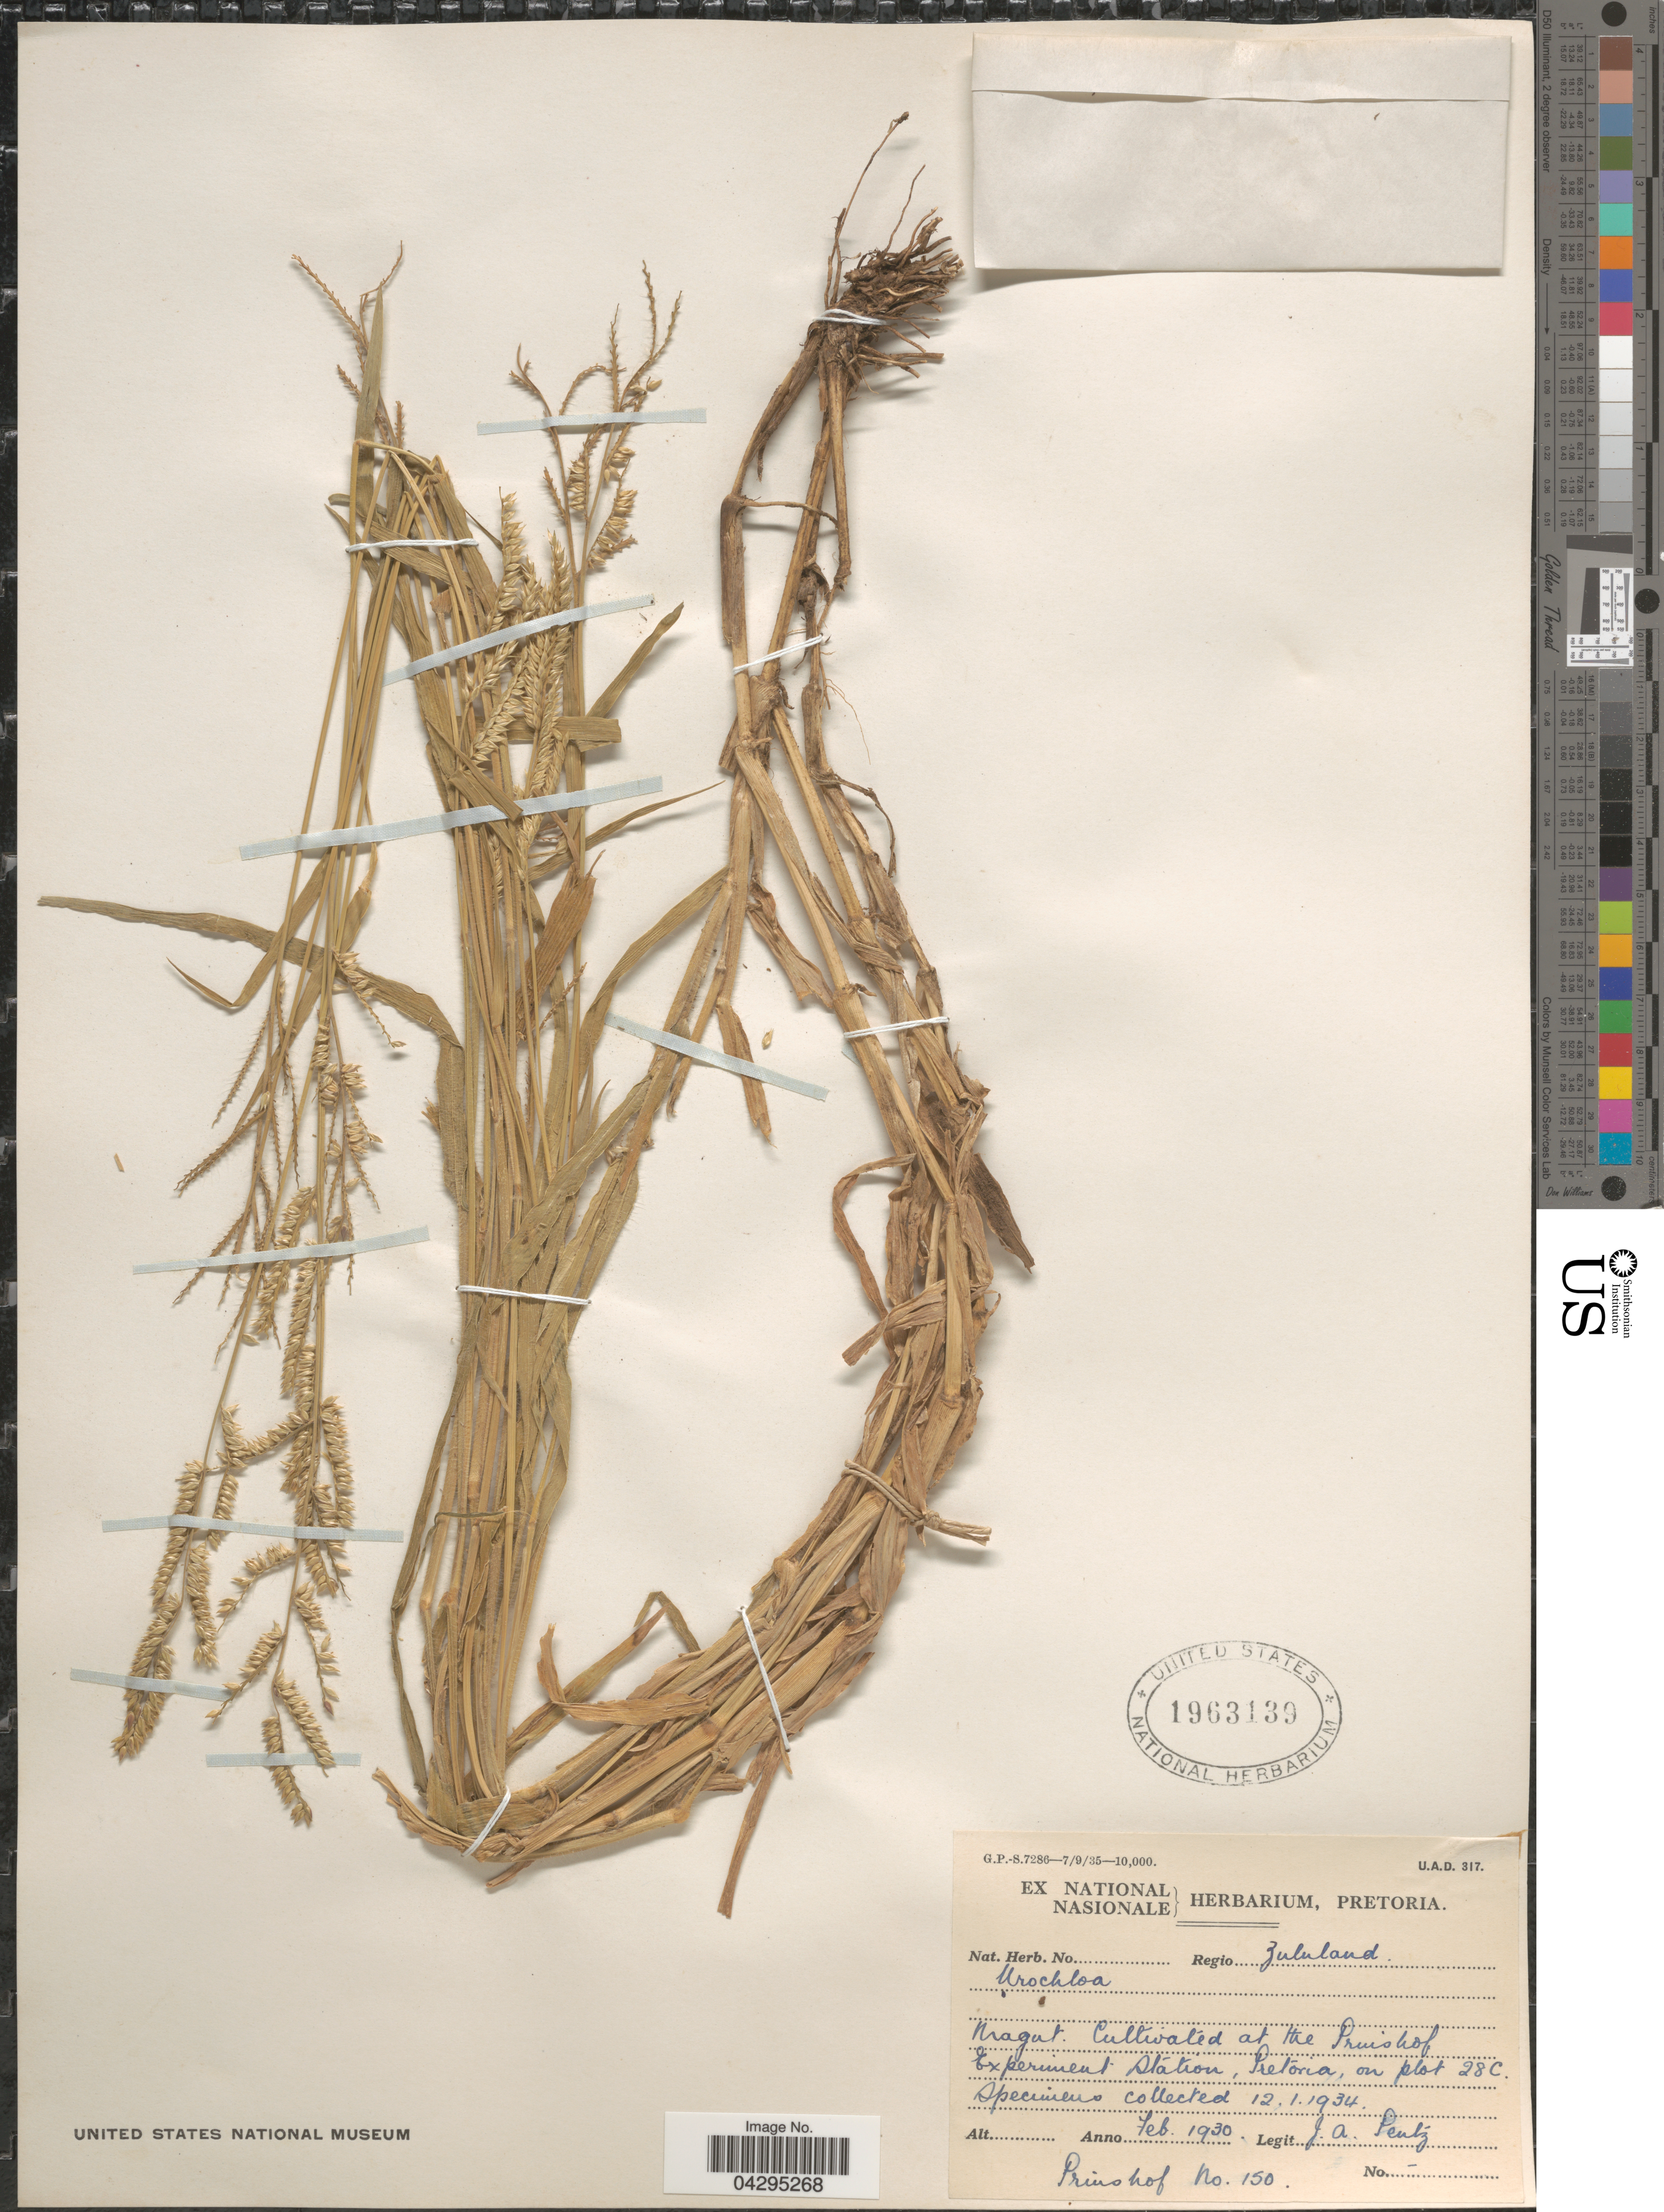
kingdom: Plantae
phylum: Tracheophyta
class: Liliopsida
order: Poales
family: Poaceae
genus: Urochloa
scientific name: Urochloa sp.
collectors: J. Pentz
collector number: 150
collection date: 1930-02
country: South Africa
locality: Regio Zululand. Nragut. Cultivated at the Prinskof Experiment Station, Pretoria, on plot 28c.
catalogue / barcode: US 1963139